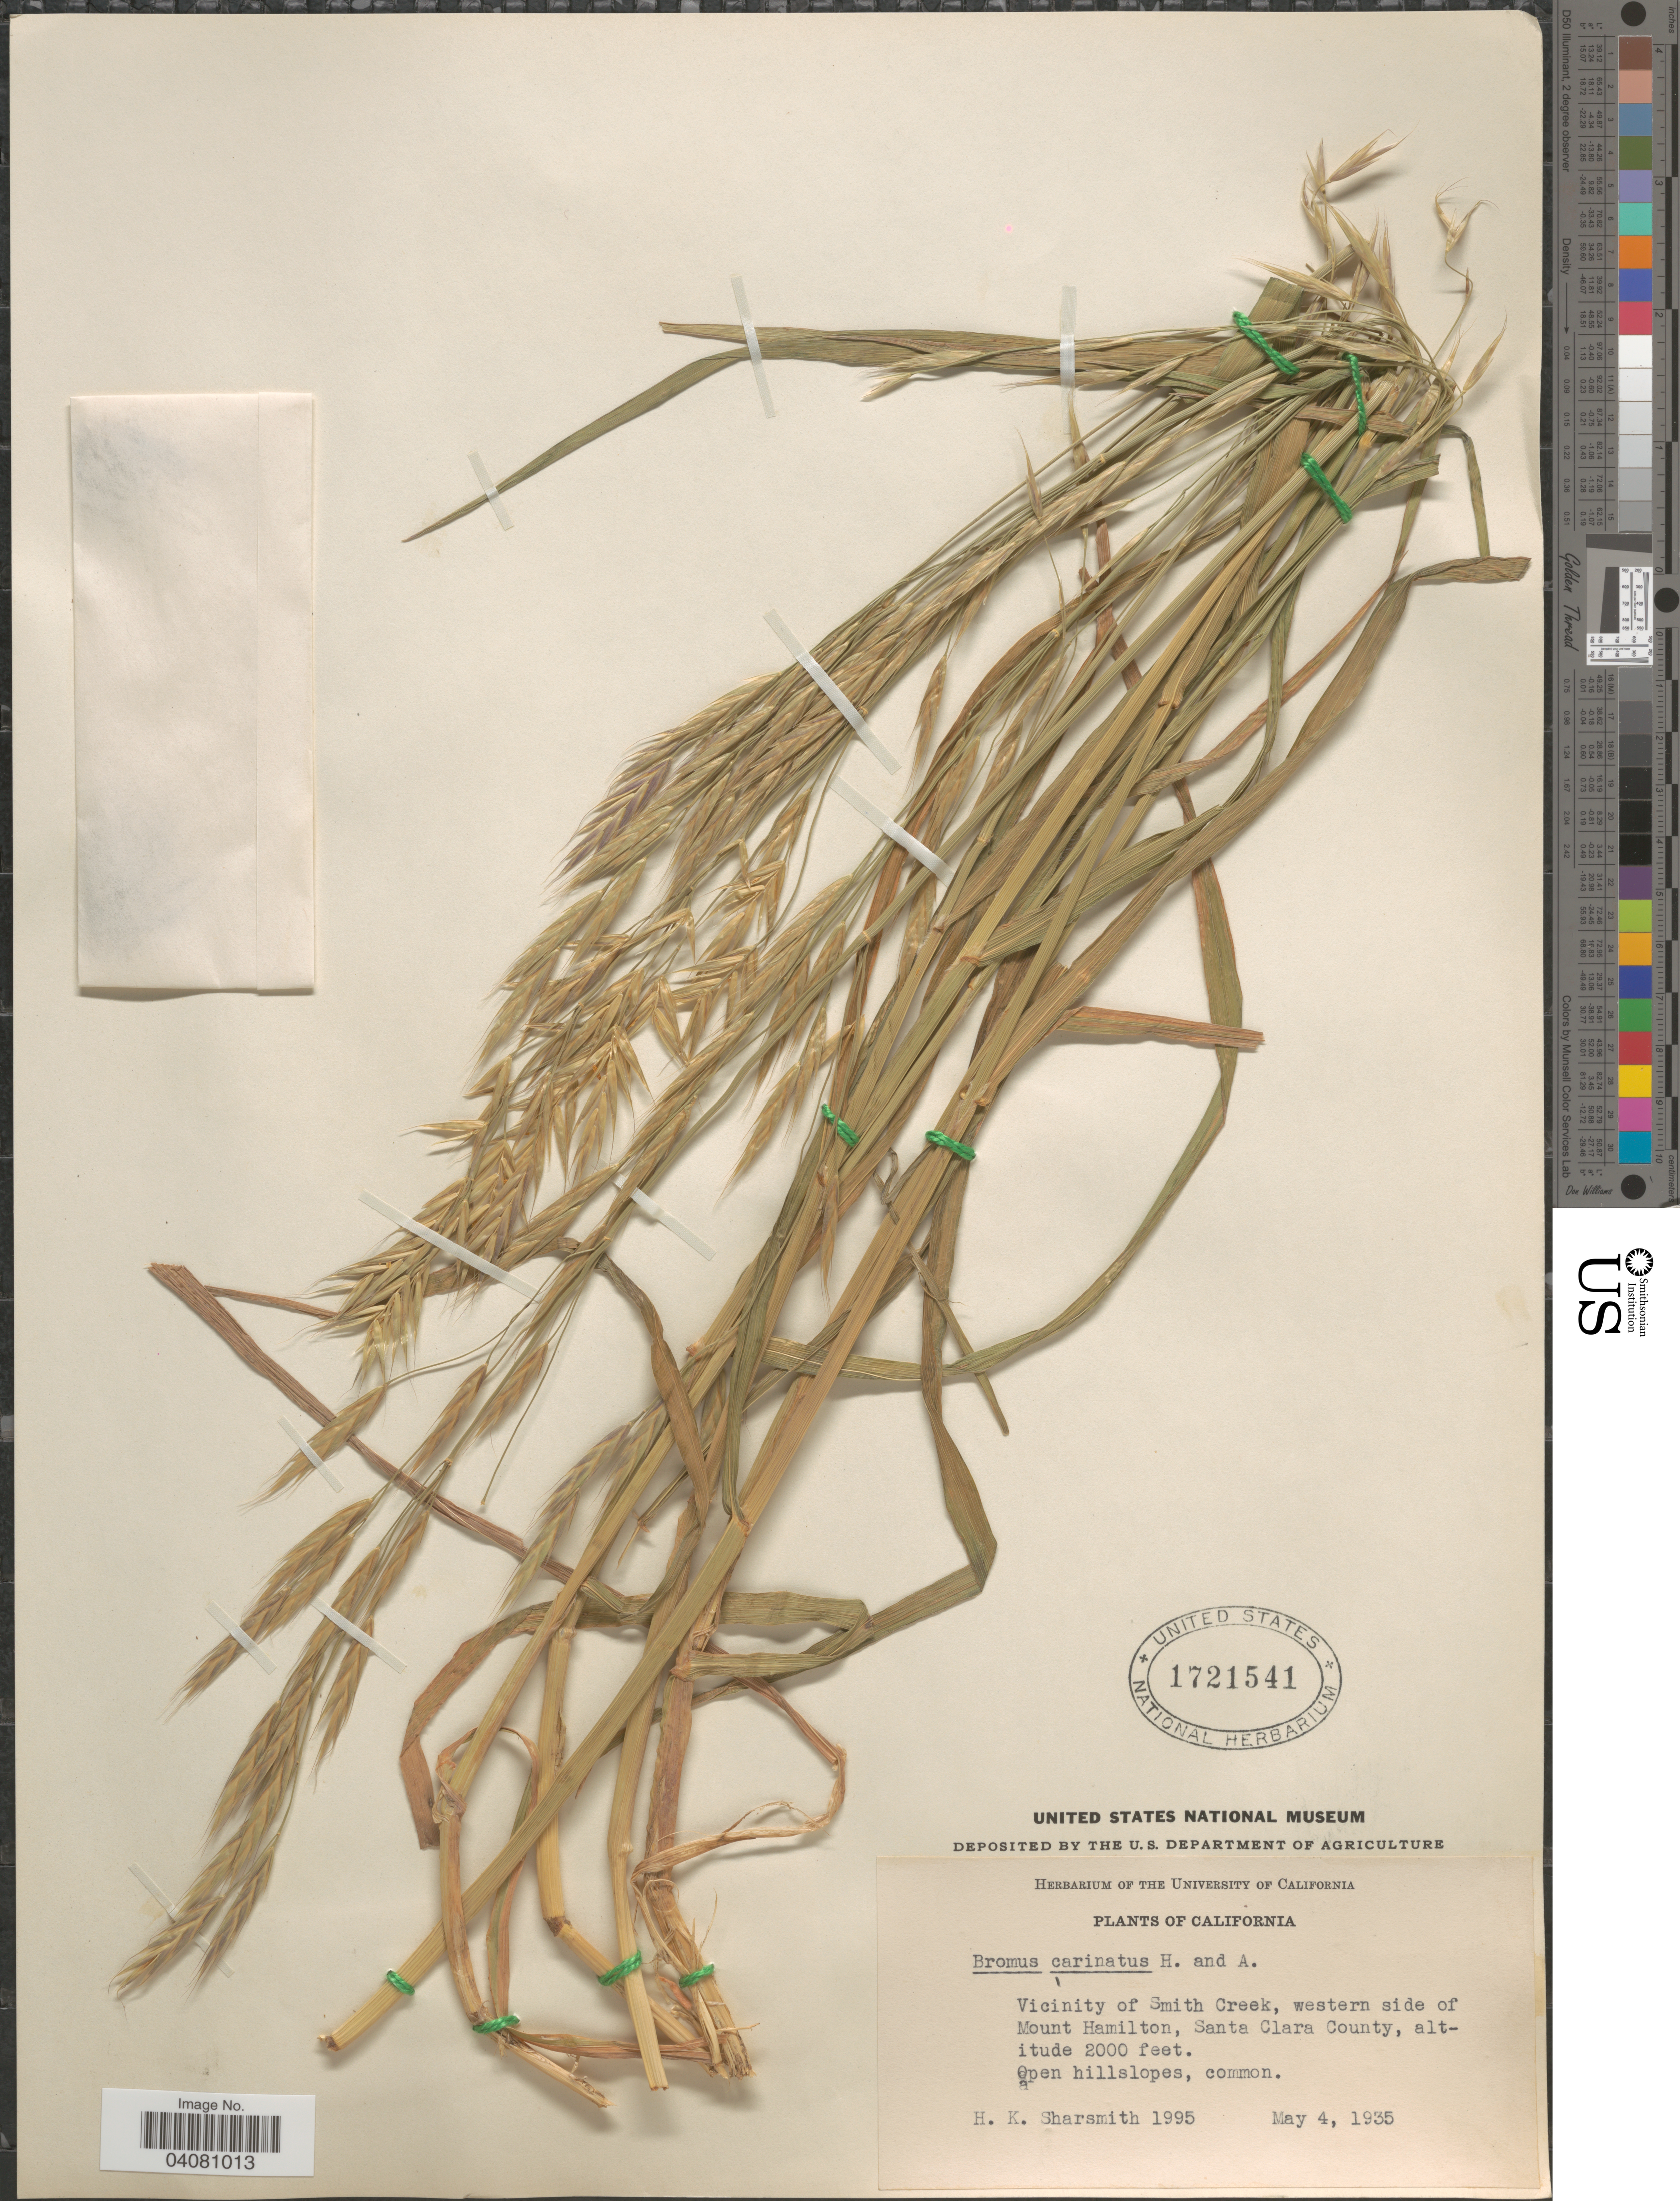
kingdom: Plantae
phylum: Tracheophyta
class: Liliopsida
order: Poales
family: Poaceae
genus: Bromus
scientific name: Bromus carinatus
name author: Hook. & Arn.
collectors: H. Sharsmith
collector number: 1995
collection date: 1935-05-04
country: United States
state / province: California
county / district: Santa Clara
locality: Vicinity of Smith Creek, western side of Mount Hamilton, Santa Clara County.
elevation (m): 610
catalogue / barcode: US 1721541